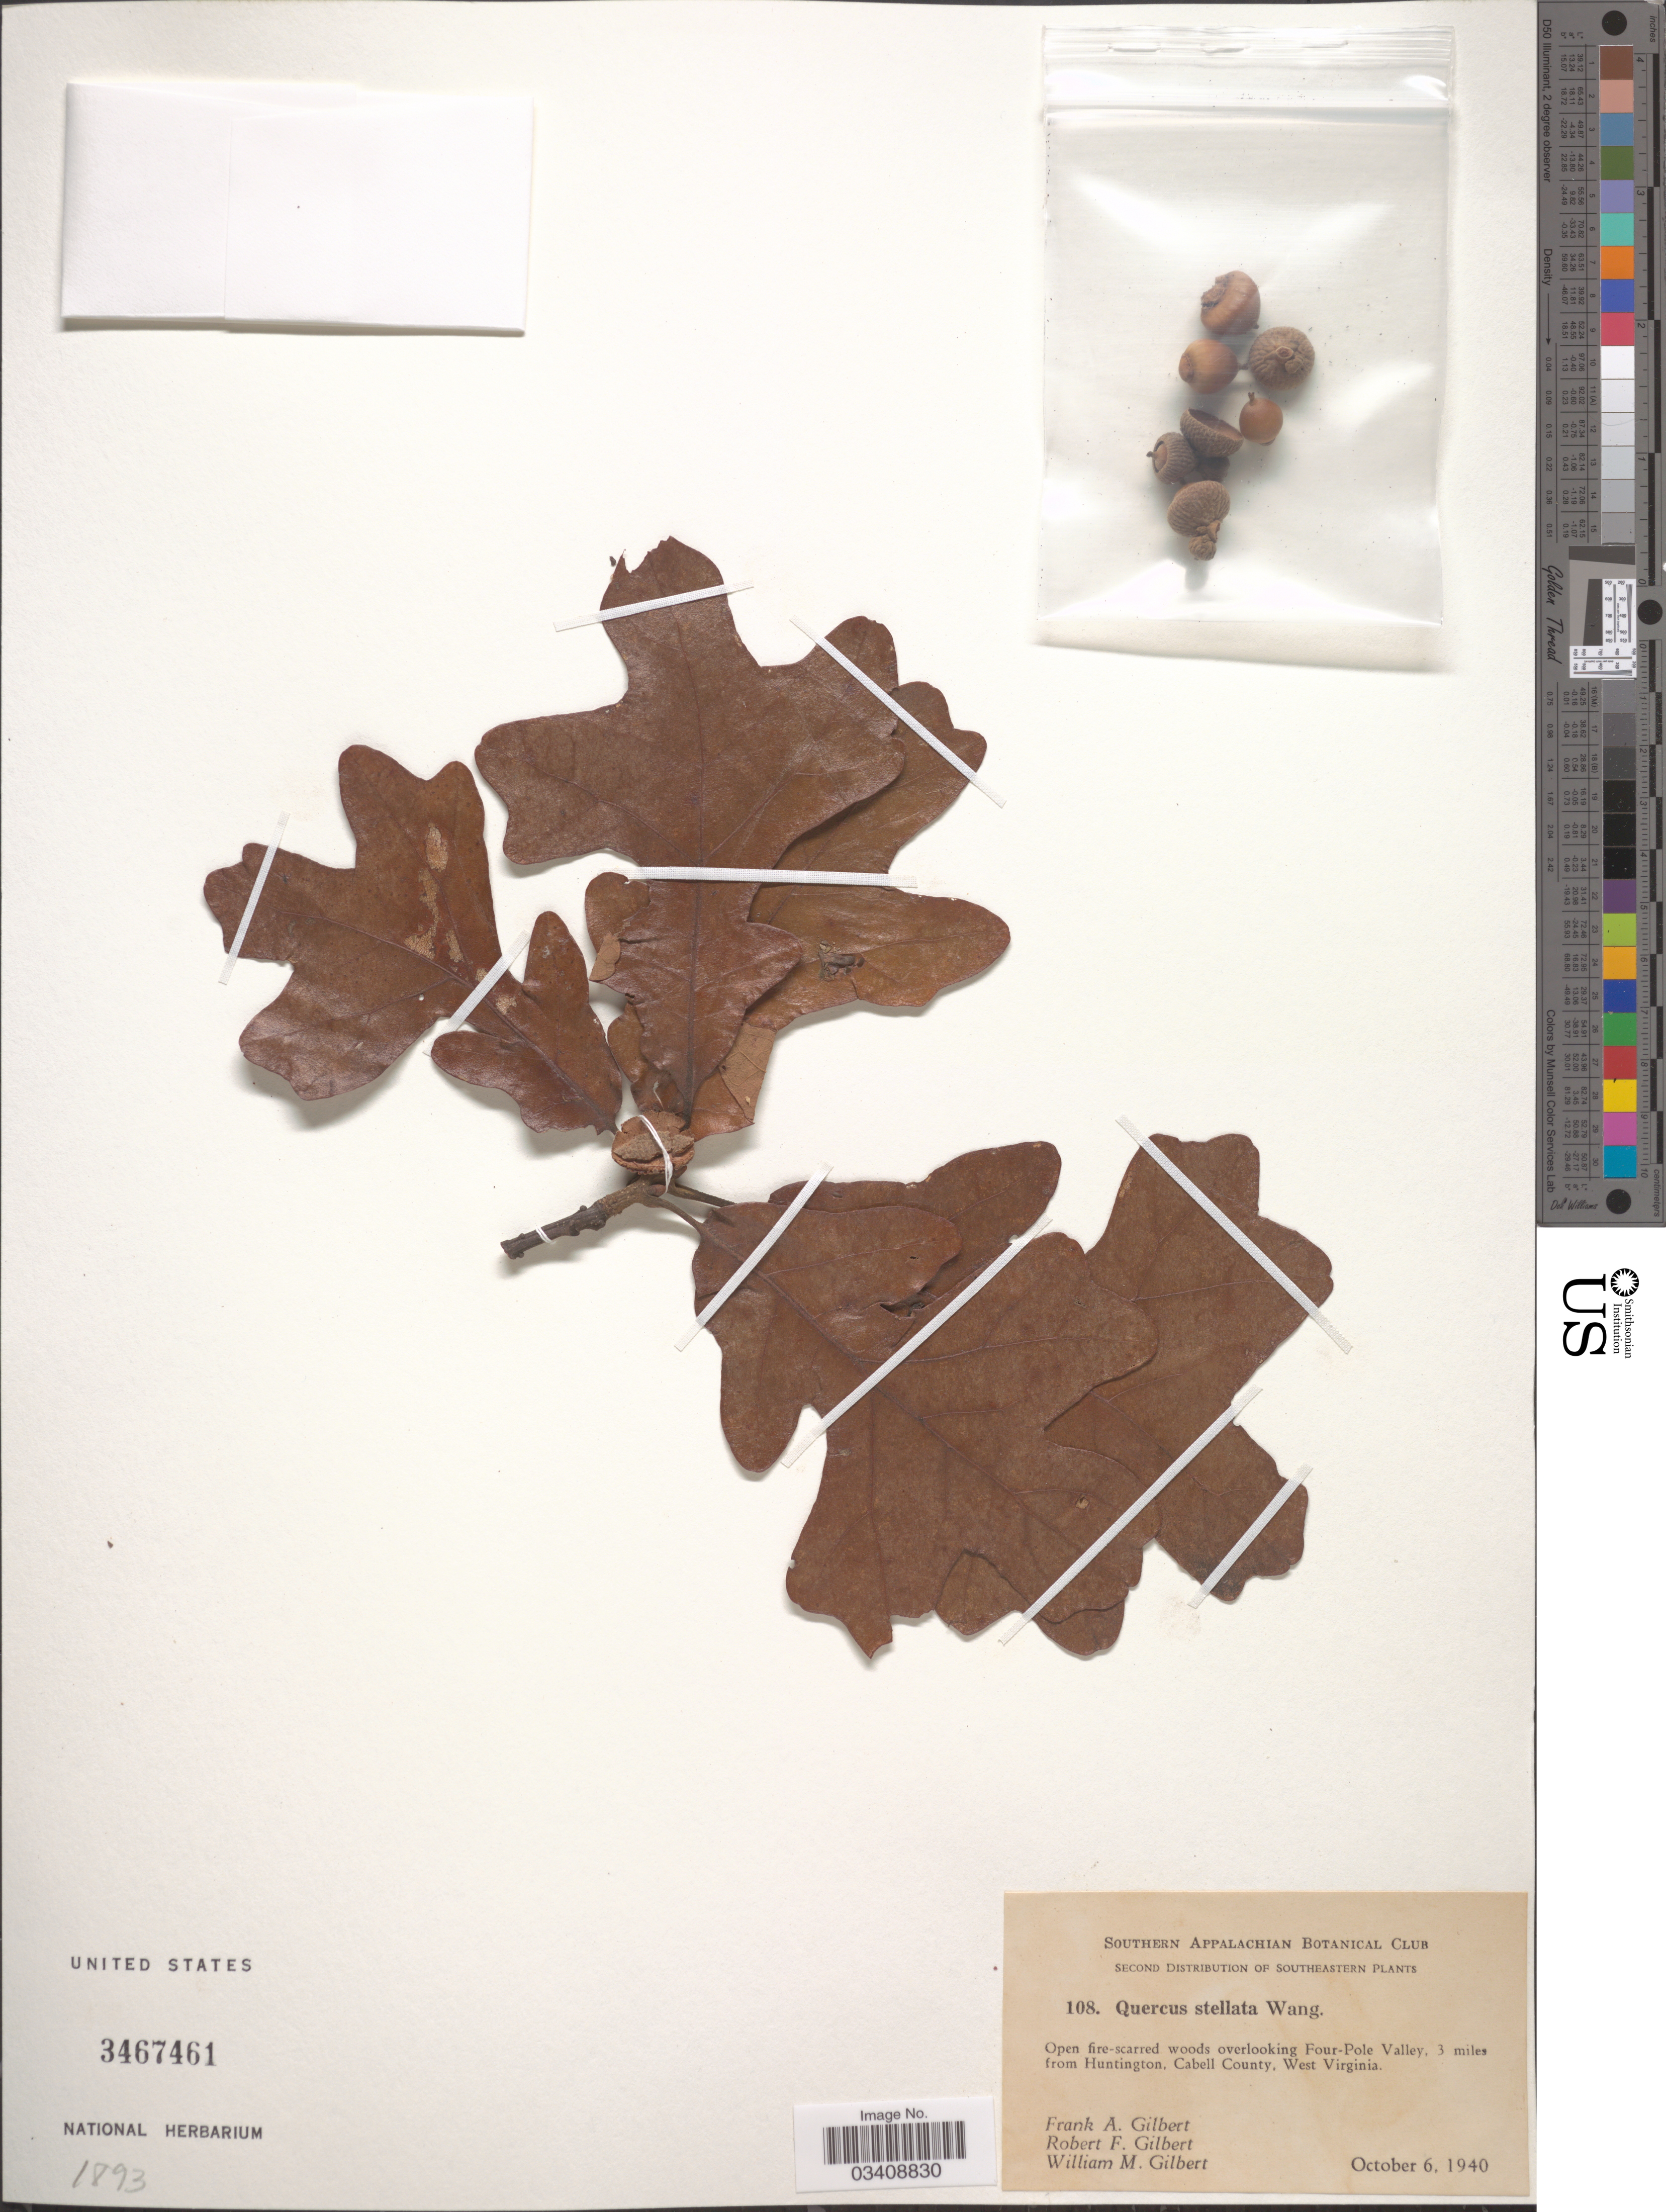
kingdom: Plantae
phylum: Tracheophyta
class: Magnoliopsida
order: Fagales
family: Fagaceae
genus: Quercus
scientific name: Quercus stellata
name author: Wangenh.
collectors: F. A. Gilbert, R. Gilbert & W. Gilbert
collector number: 108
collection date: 1940-10-06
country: United States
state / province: West Virginia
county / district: Cabell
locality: Southeastern. Open fire-scarredwoods overlooking Four-Pole Valley, 3 miles from Huntington, Cabell County.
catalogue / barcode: US 3467461